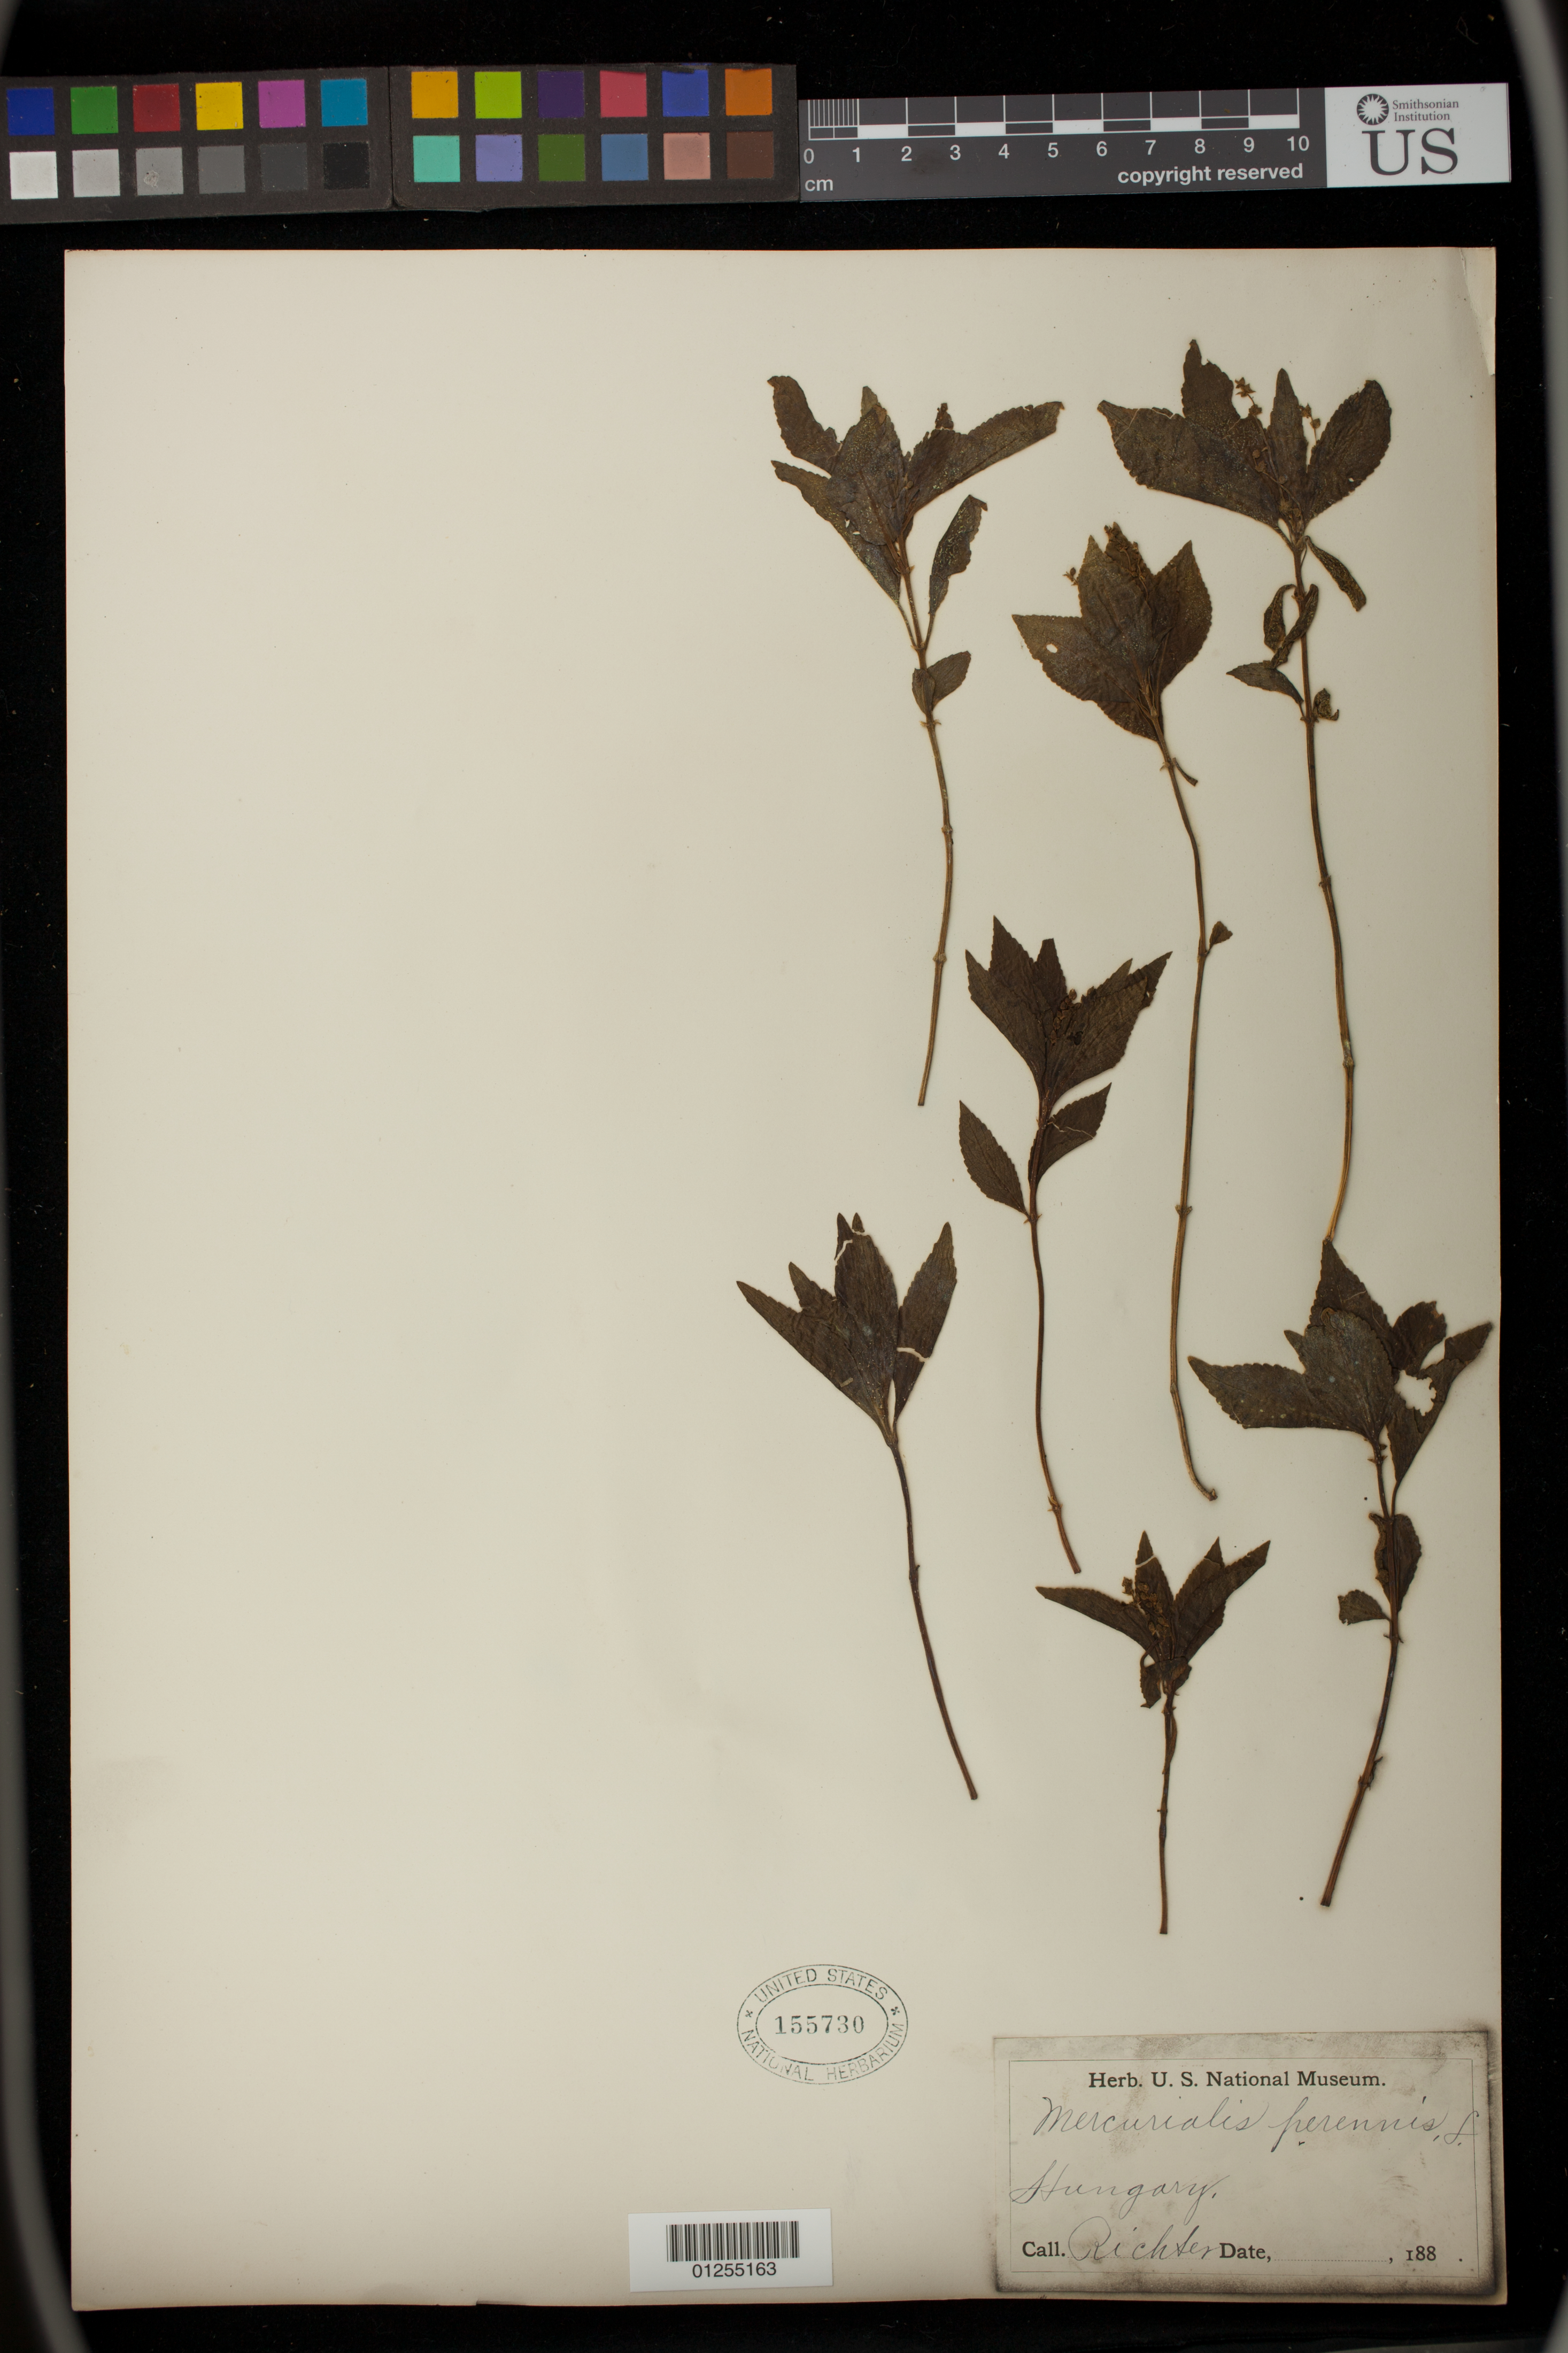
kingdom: Plantae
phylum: Tracheophyta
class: Magnoliopsida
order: Malpighiales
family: Euphorbiaceae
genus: Mercurialis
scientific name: Mercurialis perennis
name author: L.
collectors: -- Richter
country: Hungary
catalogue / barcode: US 155730